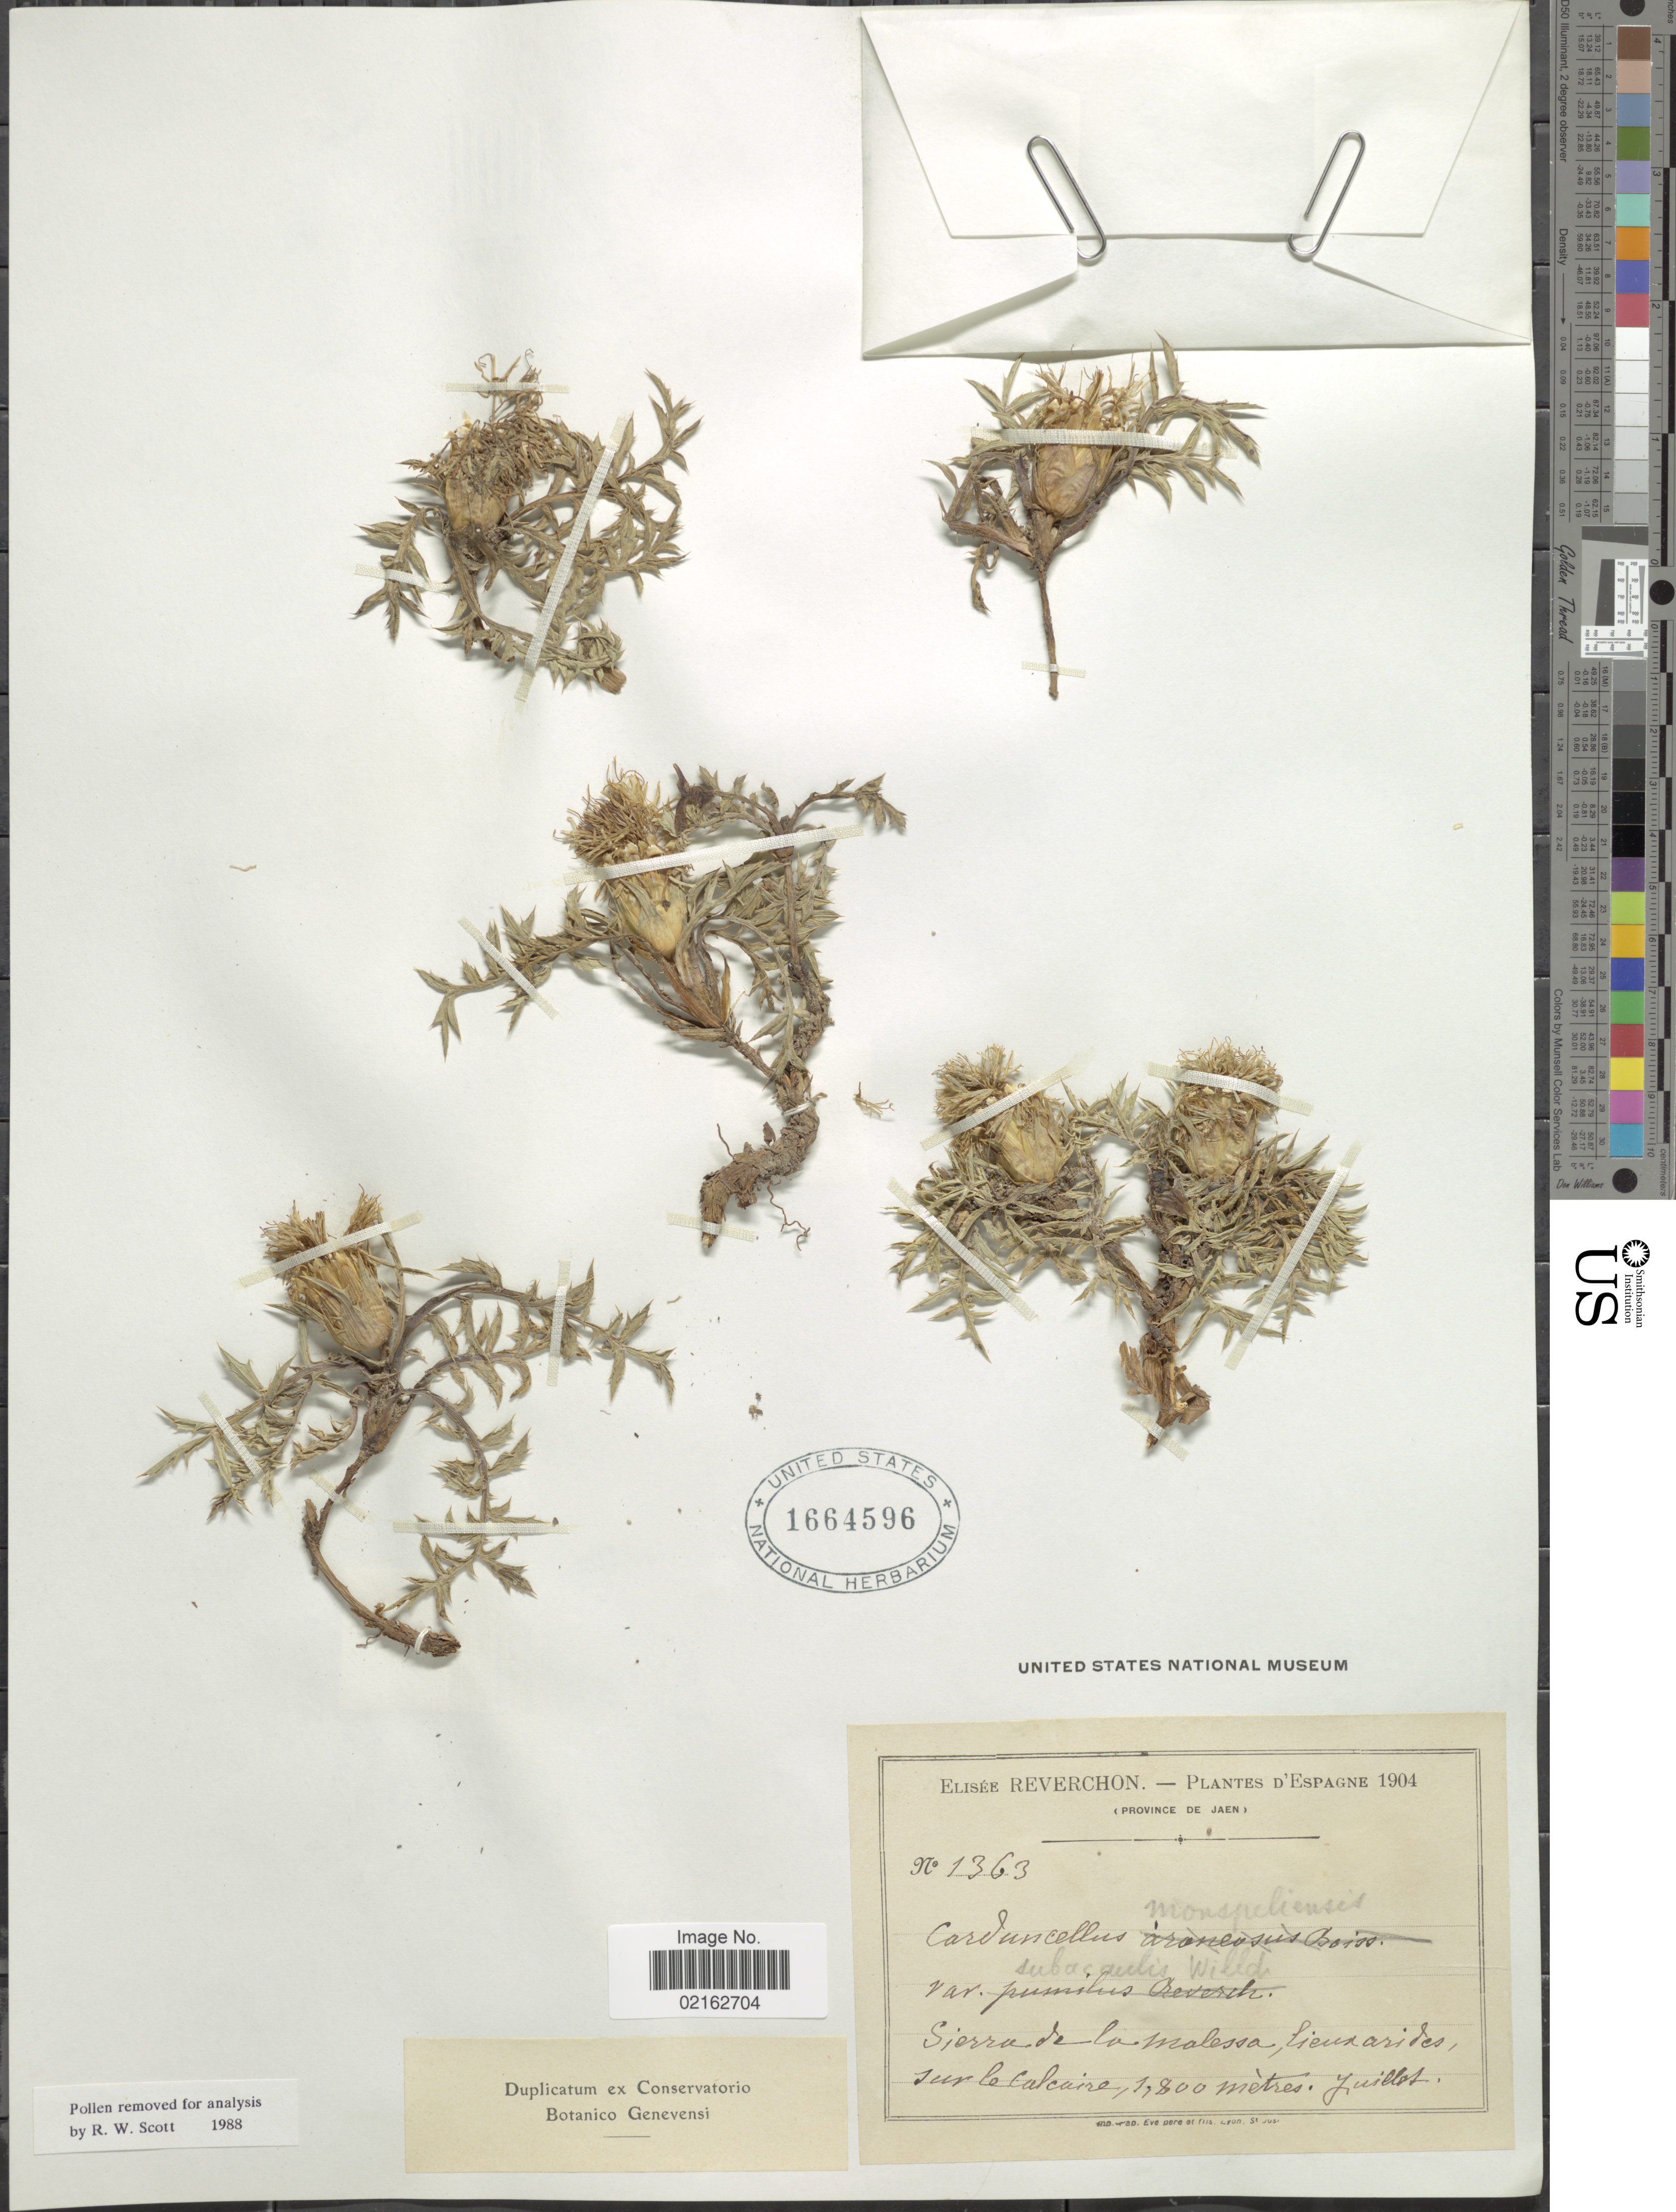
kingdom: Plantae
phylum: Tracheophyta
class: Magnoliopsida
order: Asterales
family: Asteraceae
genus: Carduncellus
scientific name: Carduncellus monspeliensis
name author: All.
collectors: E. Reverchon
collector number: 1363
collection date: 1904-07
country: Spain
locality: Province de Jaen, Sierra de la Malessa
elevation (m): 1800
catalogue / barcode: US 1664596